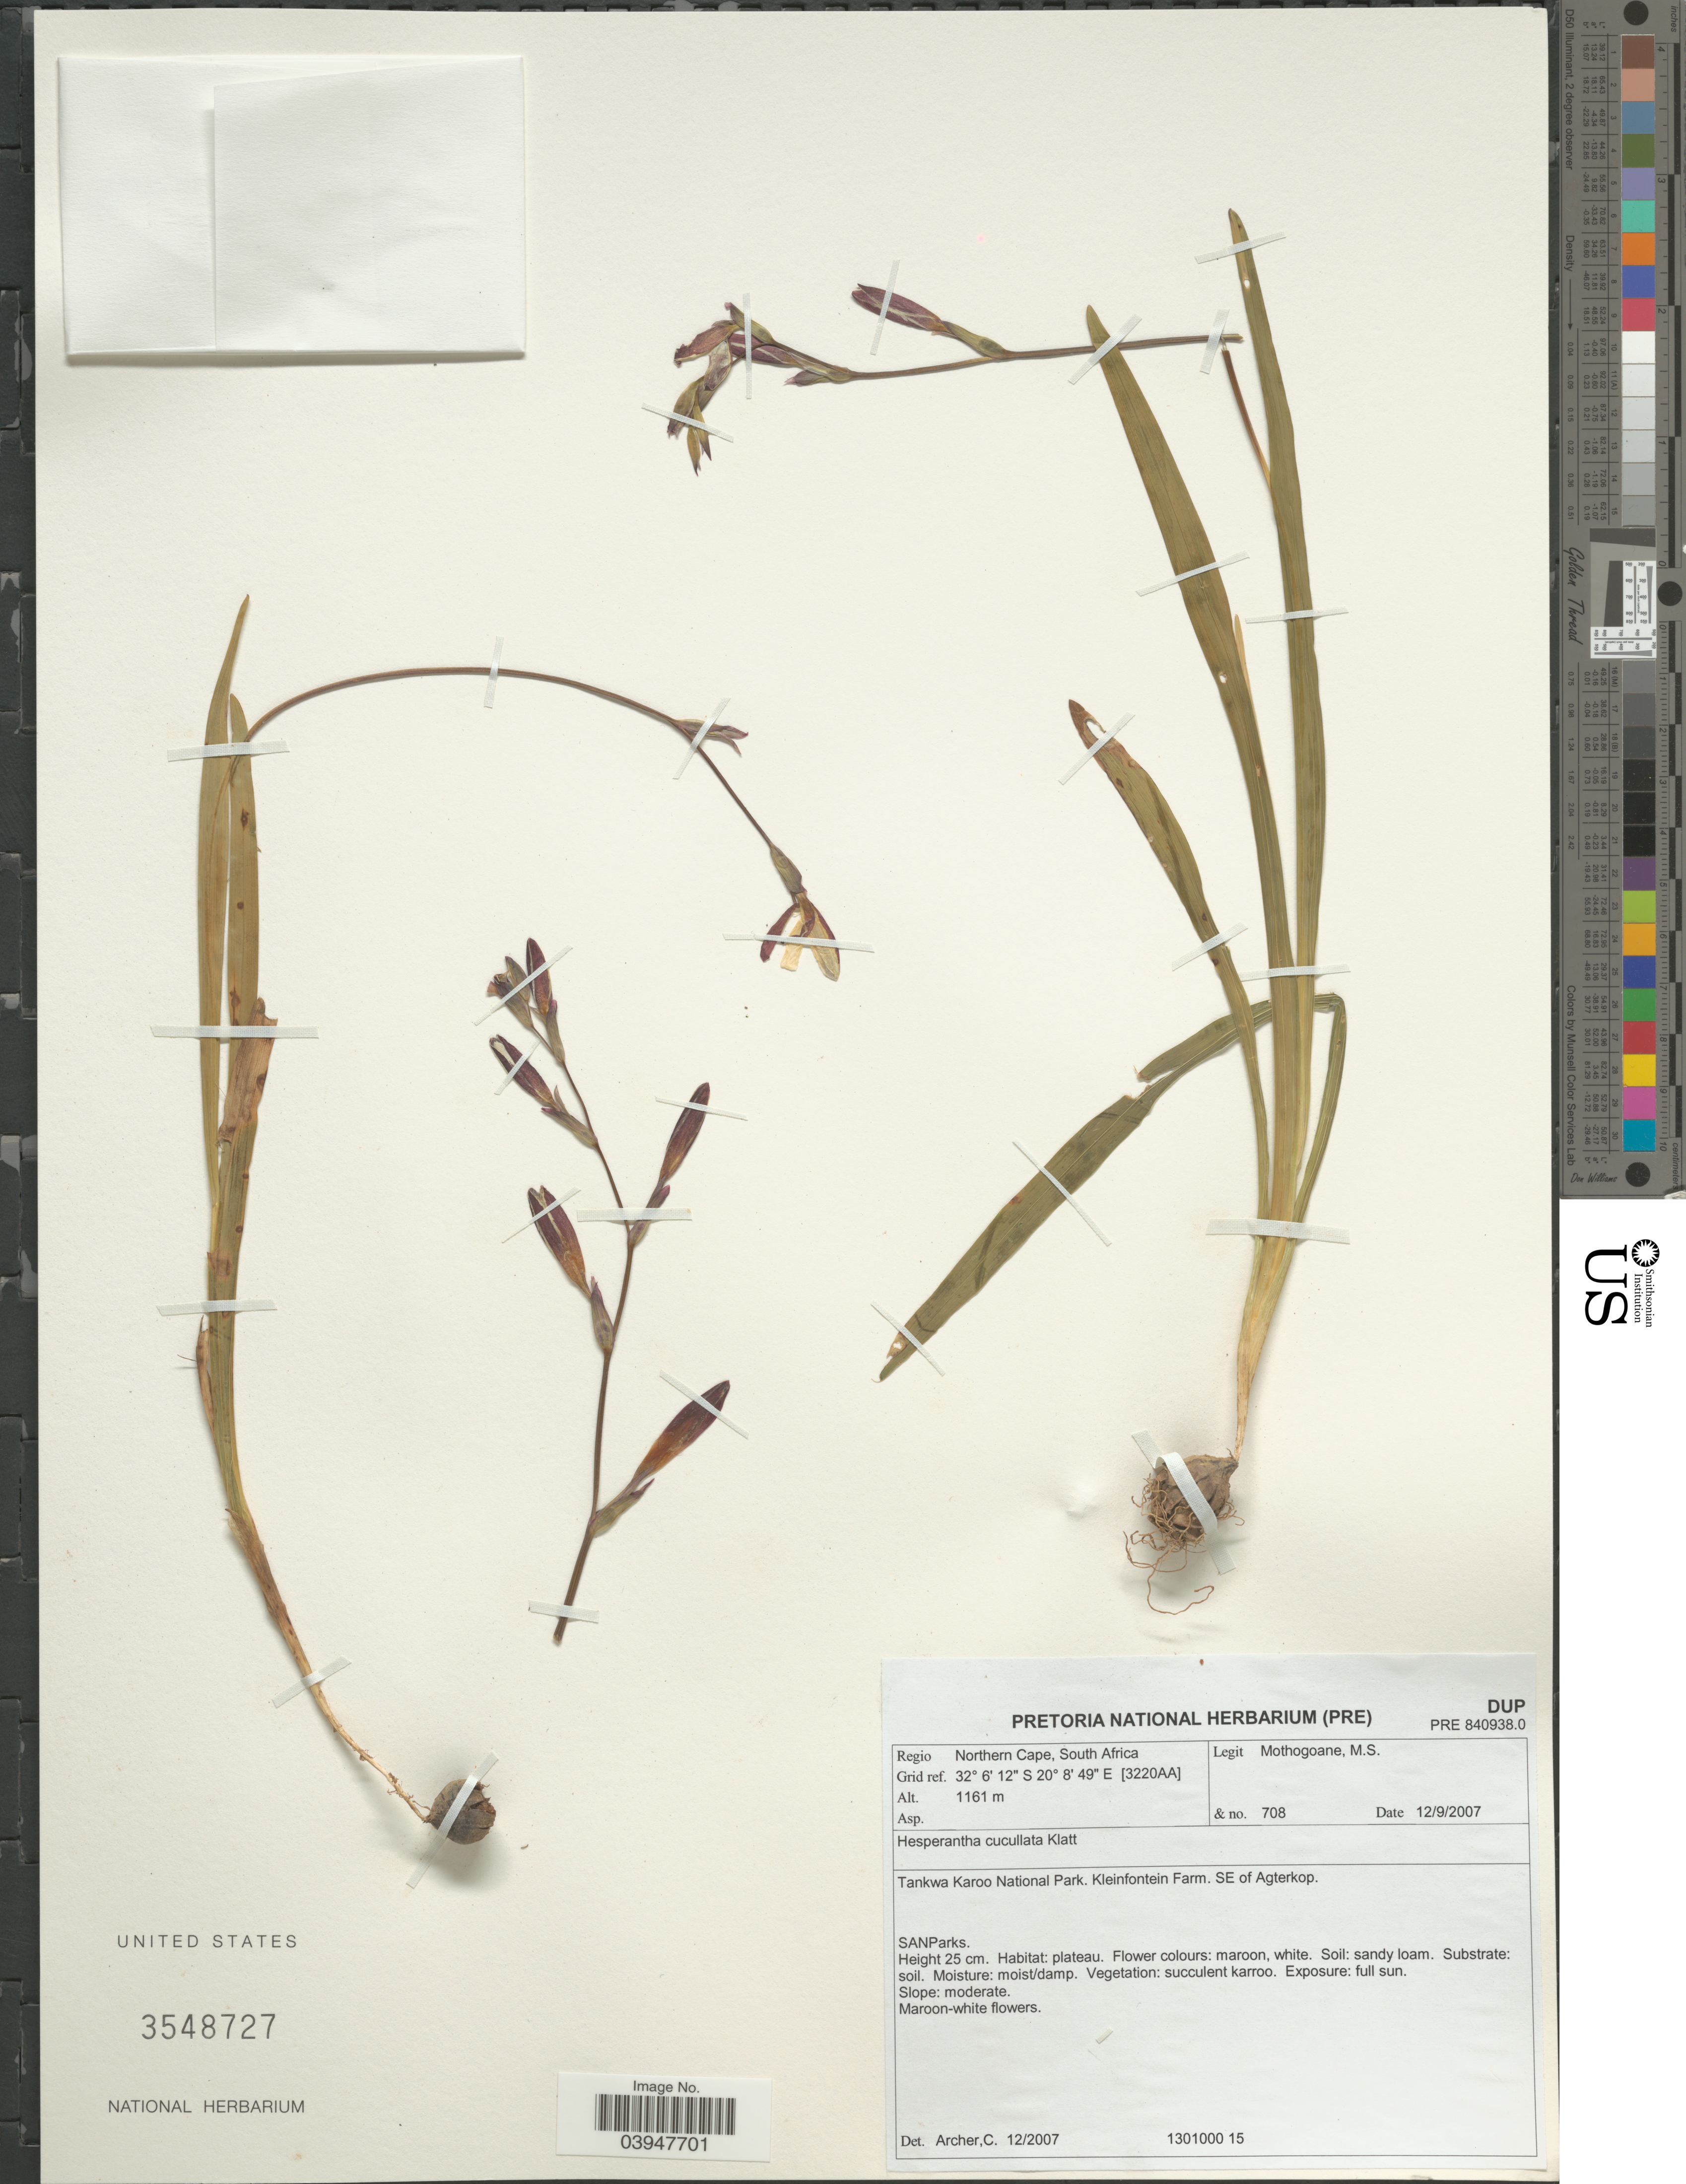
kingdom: Plantae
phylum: Tracheophyta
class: Liliopsida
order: Asparagales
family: Iridaceae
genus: Hesperantha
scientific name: Hesperantha cucullata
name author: Klatt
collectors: M. Mothogoane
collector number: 708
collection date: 2007-09-12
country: South Africa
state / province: Northern Cape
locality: Regio Northern Cape, South Africa. Grid ref. [3220AA]. Tankwa Karoo National Park. Kleinfontein Farm. SE of Agterkop. SANParks.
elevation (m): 1161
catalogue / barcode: US 3548727